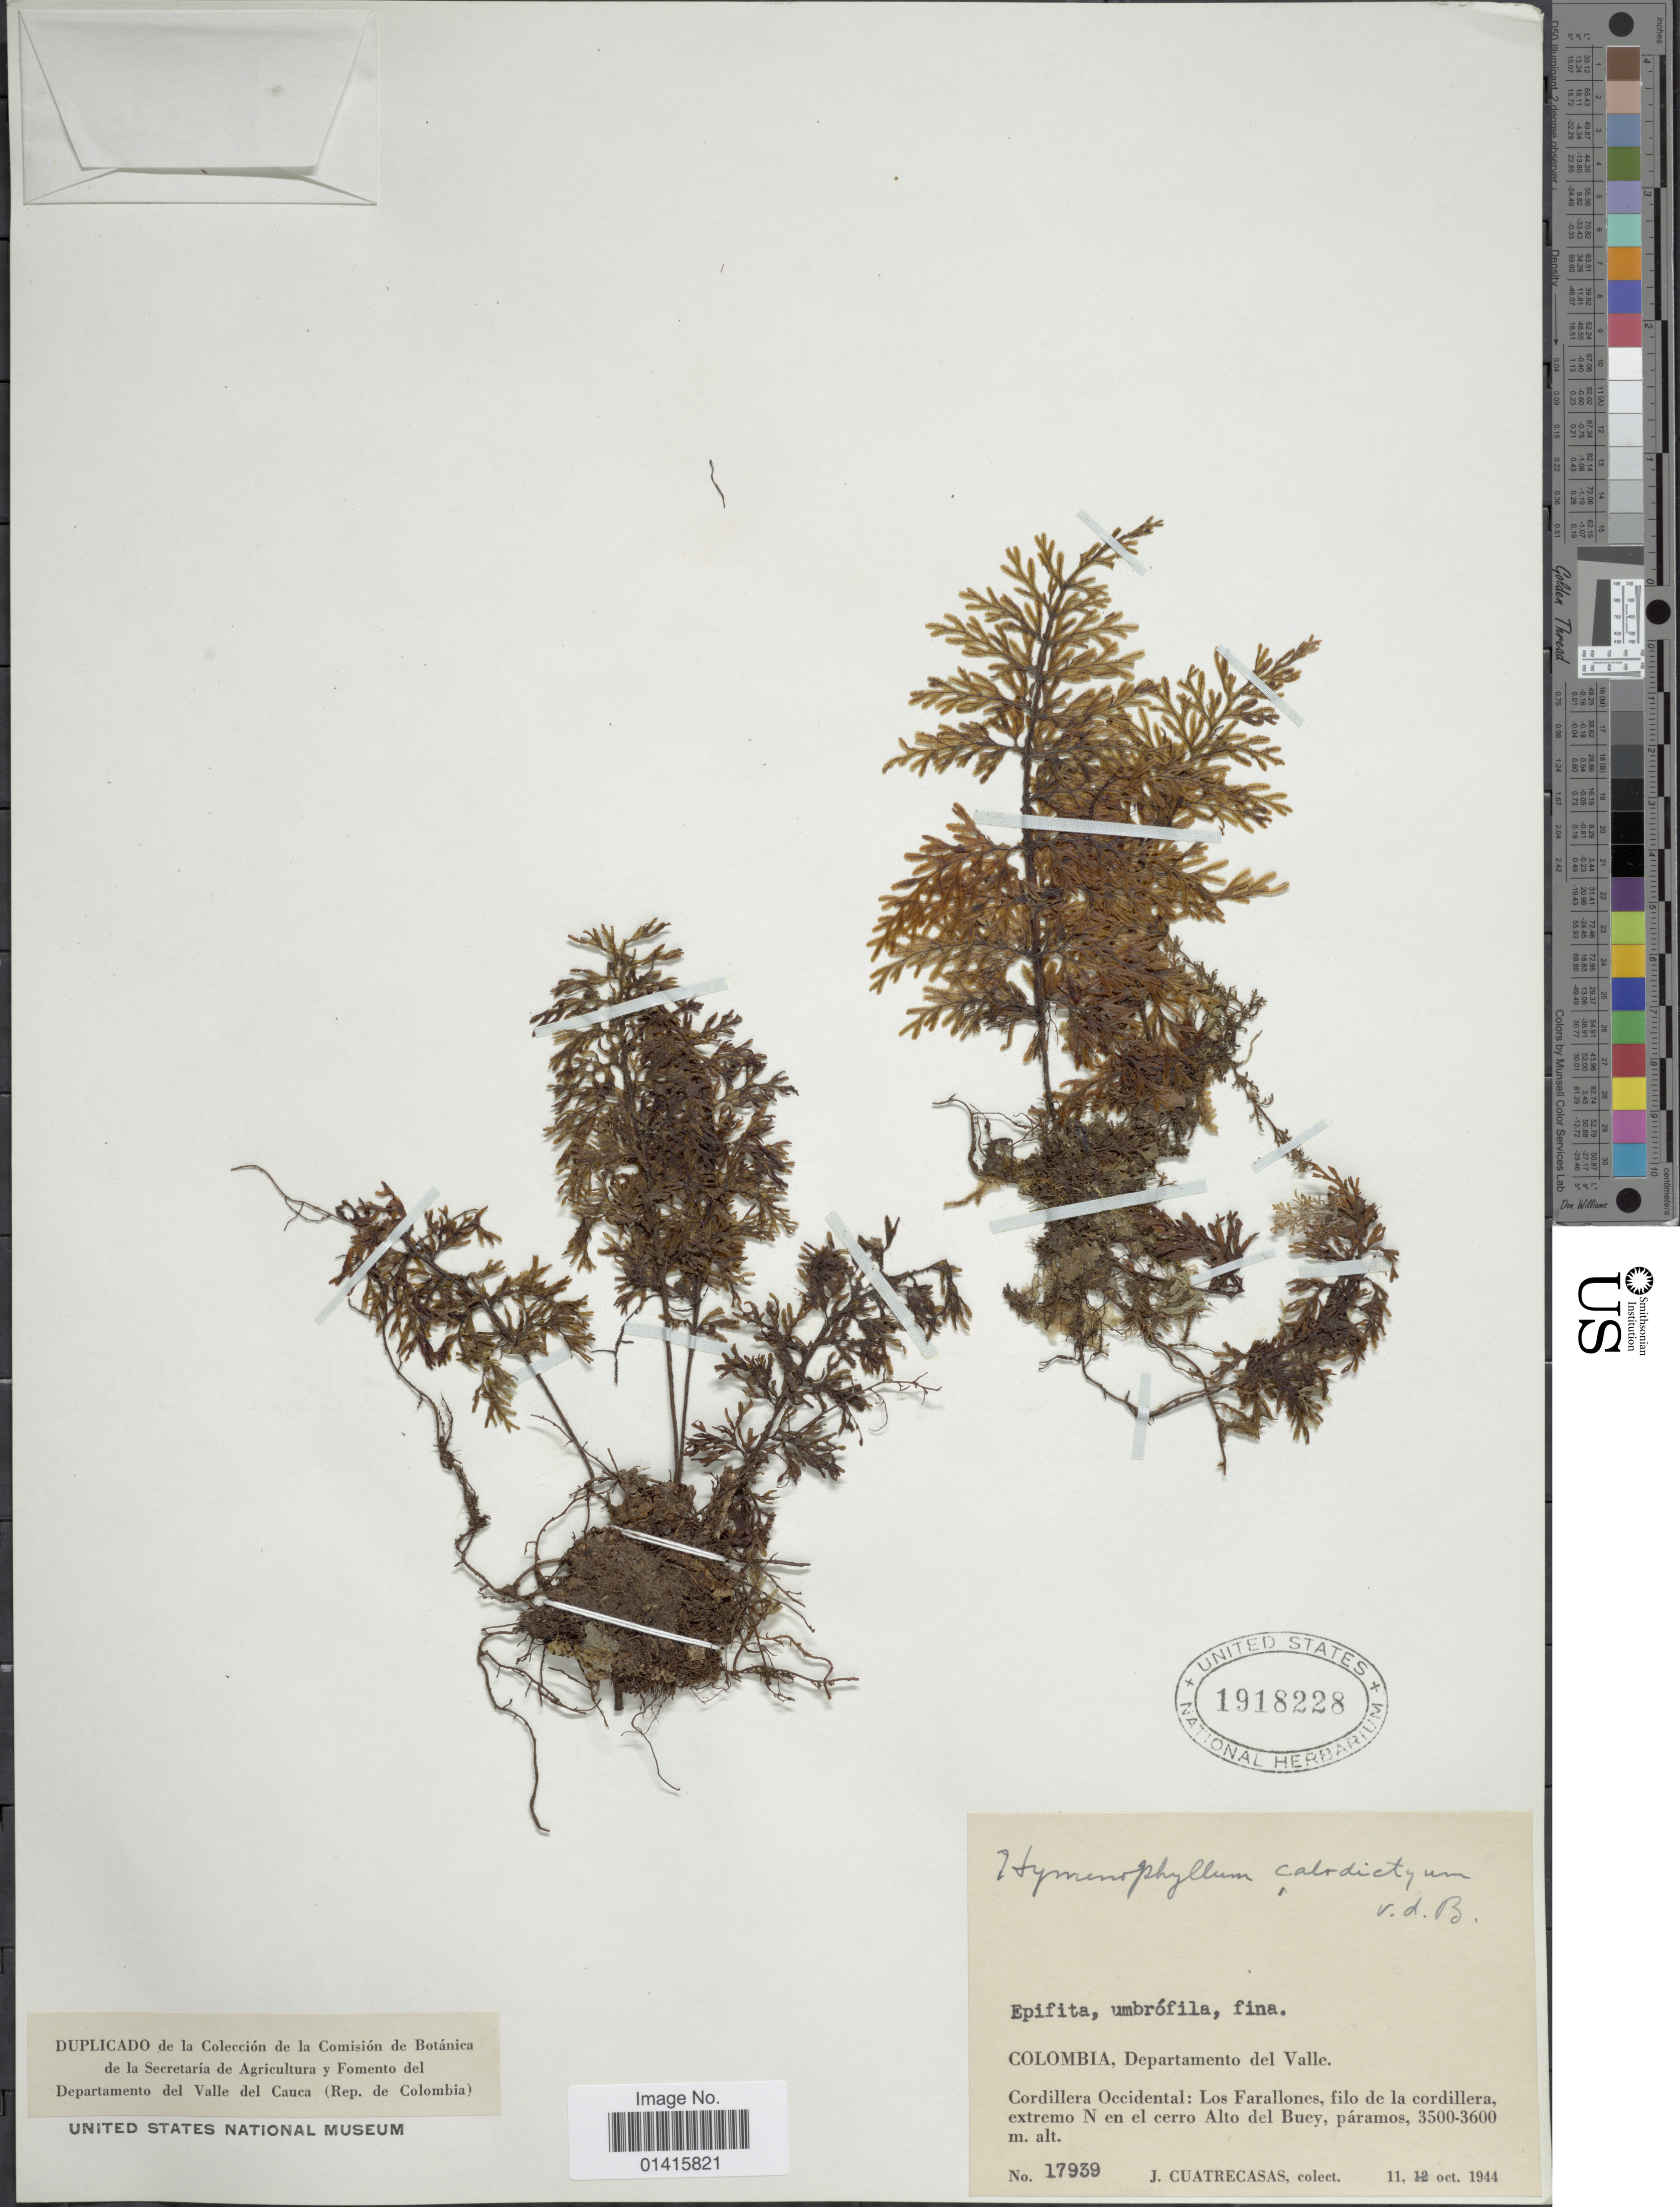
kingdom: Plantae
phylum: Tracheophyta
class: Polypodiopsida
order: Hymenophyllales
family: Hymenophyllaceae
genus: Hymenophyllum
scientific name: Hymenophyllum calodictyum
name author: Bosch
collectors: J. Cuatrecasas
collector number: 17939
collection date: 1944-10-11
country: Colombia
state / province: Valle del Cauca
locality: Colombia, Departamento del Valle, Cordillera occidental: Los Farallones, filo de la cordillera, extremo N en el cerro Alto del Buey, páramos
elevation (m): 3500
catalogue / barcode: US 1918228